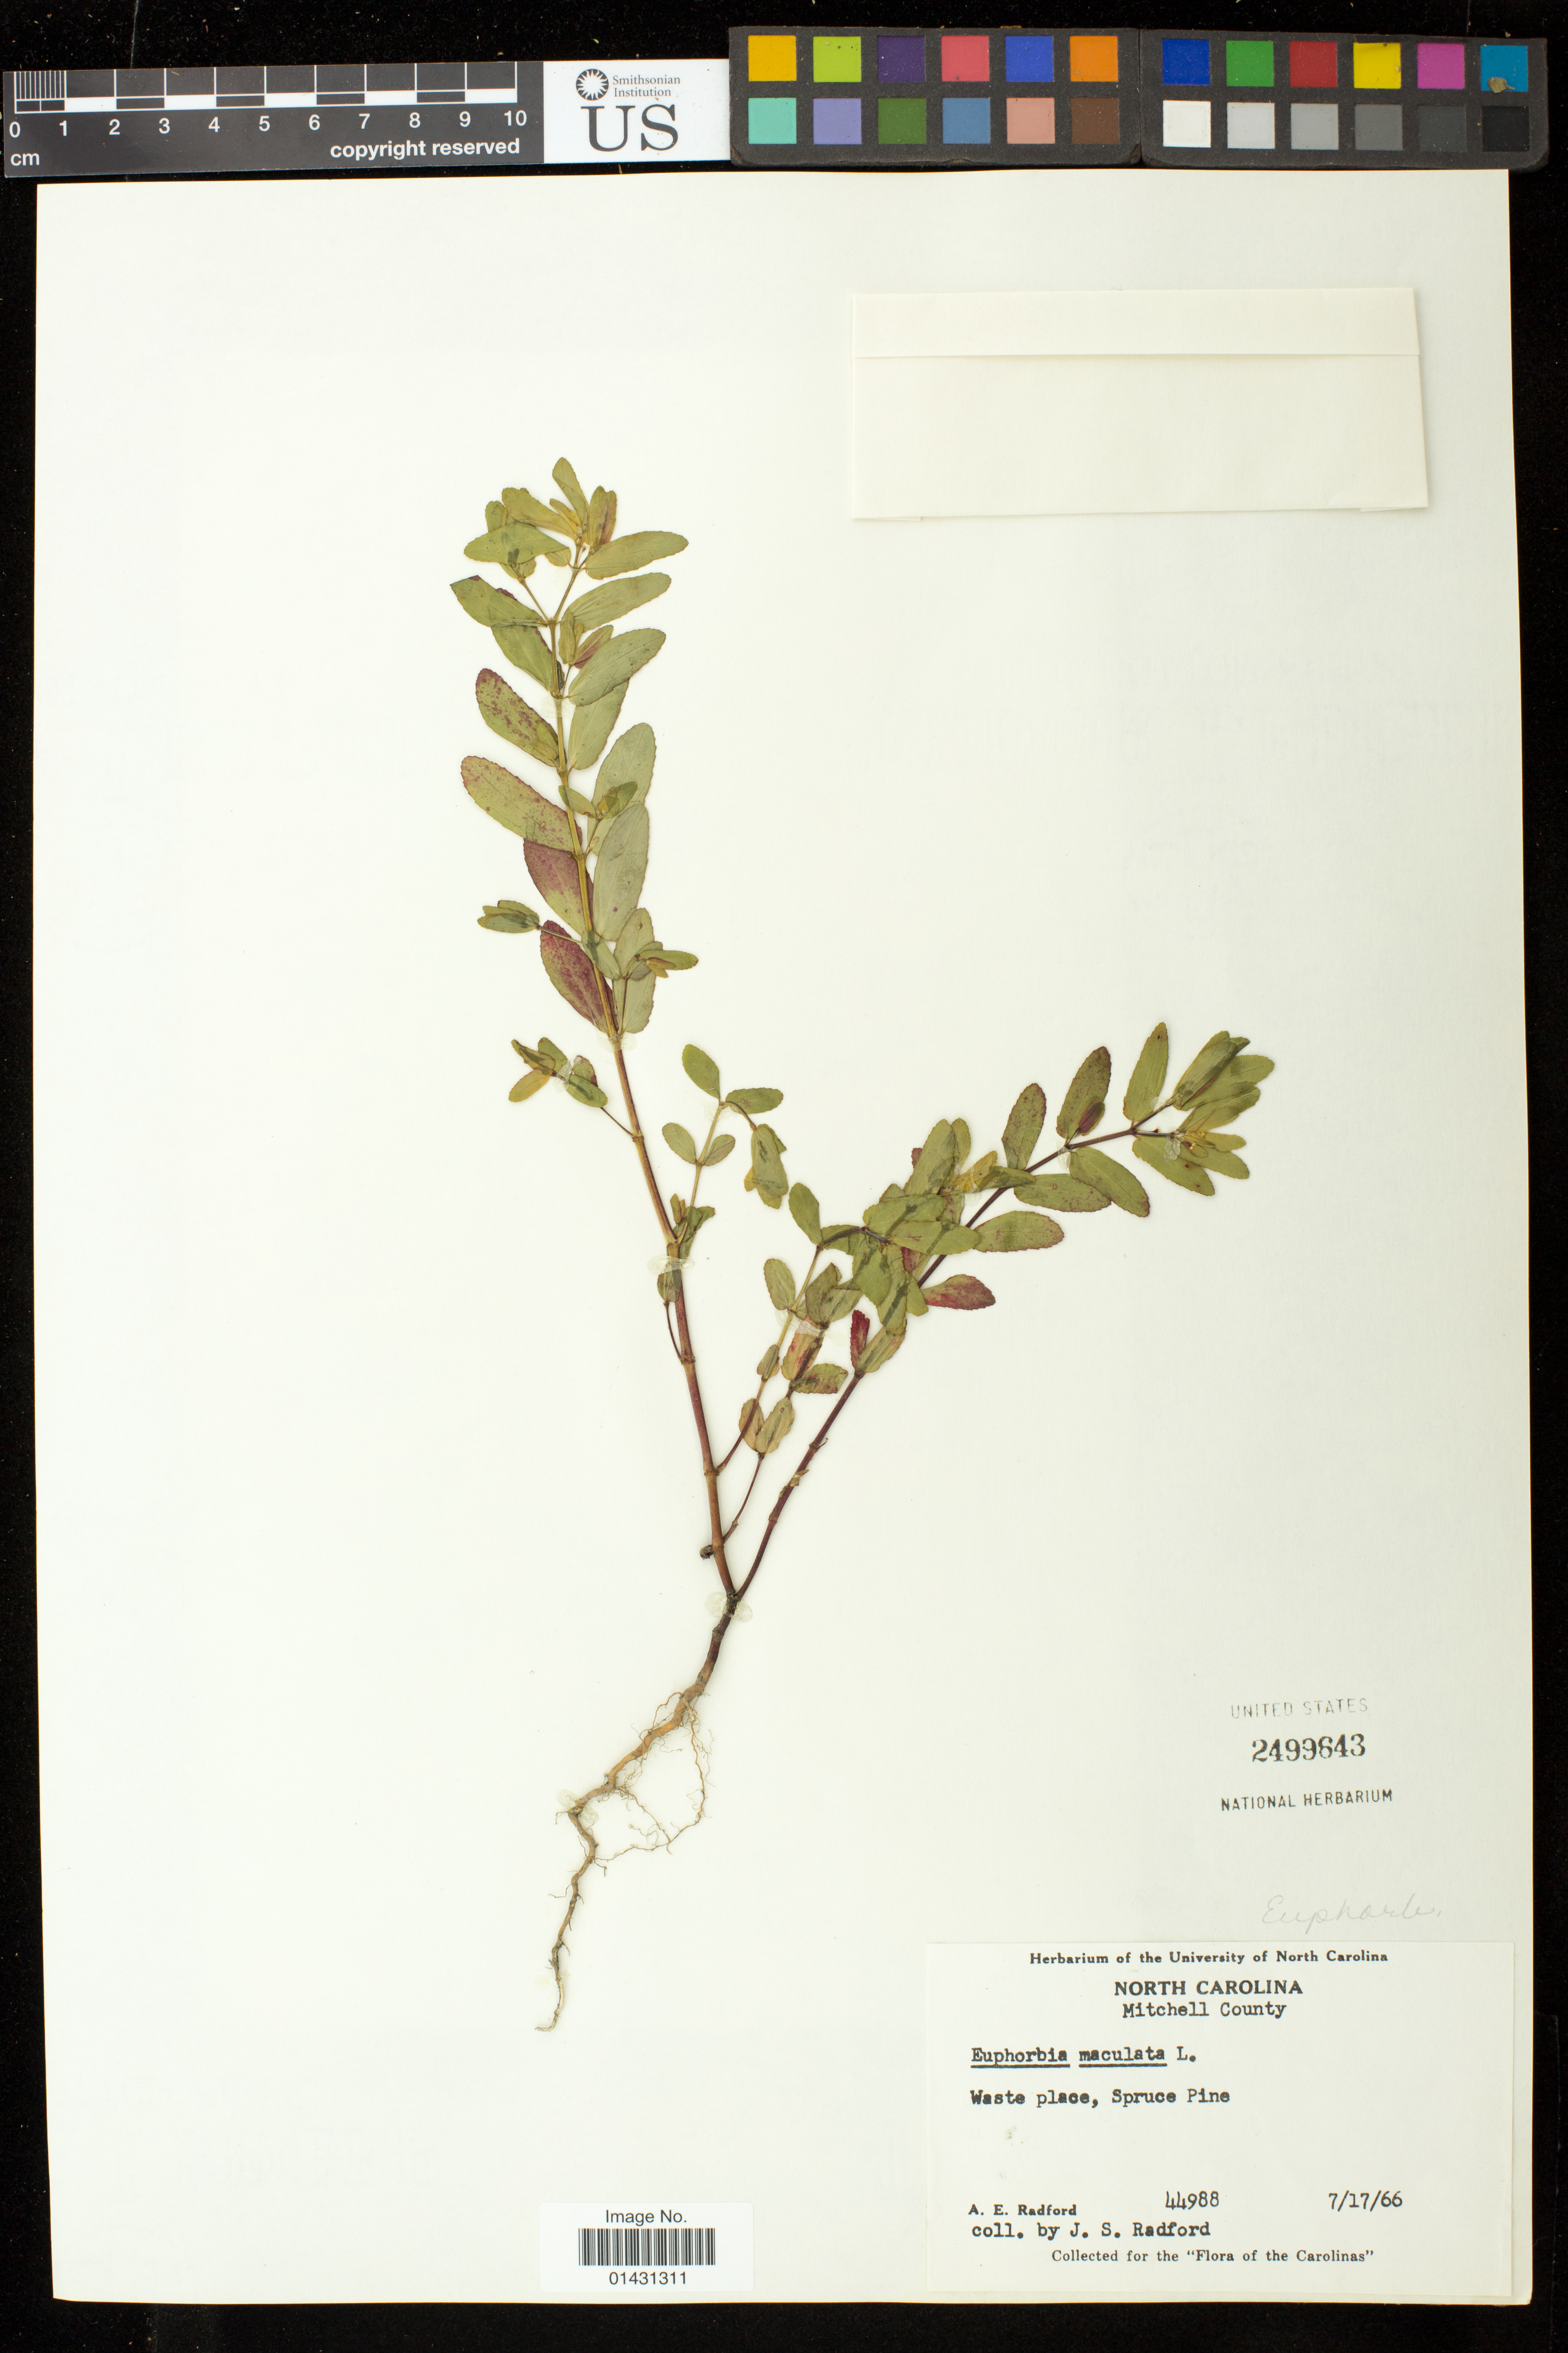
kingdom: Plantae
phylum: Tracheophyta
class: Magnoliopsida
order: Malpighiales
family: Euphorbiaceae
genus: Euphorbia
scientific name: Euphorbia maculata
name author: L.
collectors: J. S. Radford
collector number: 44988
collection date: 1966-07-17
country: United States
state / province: North Carolina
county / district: Mitchell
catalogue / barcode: US 2499643